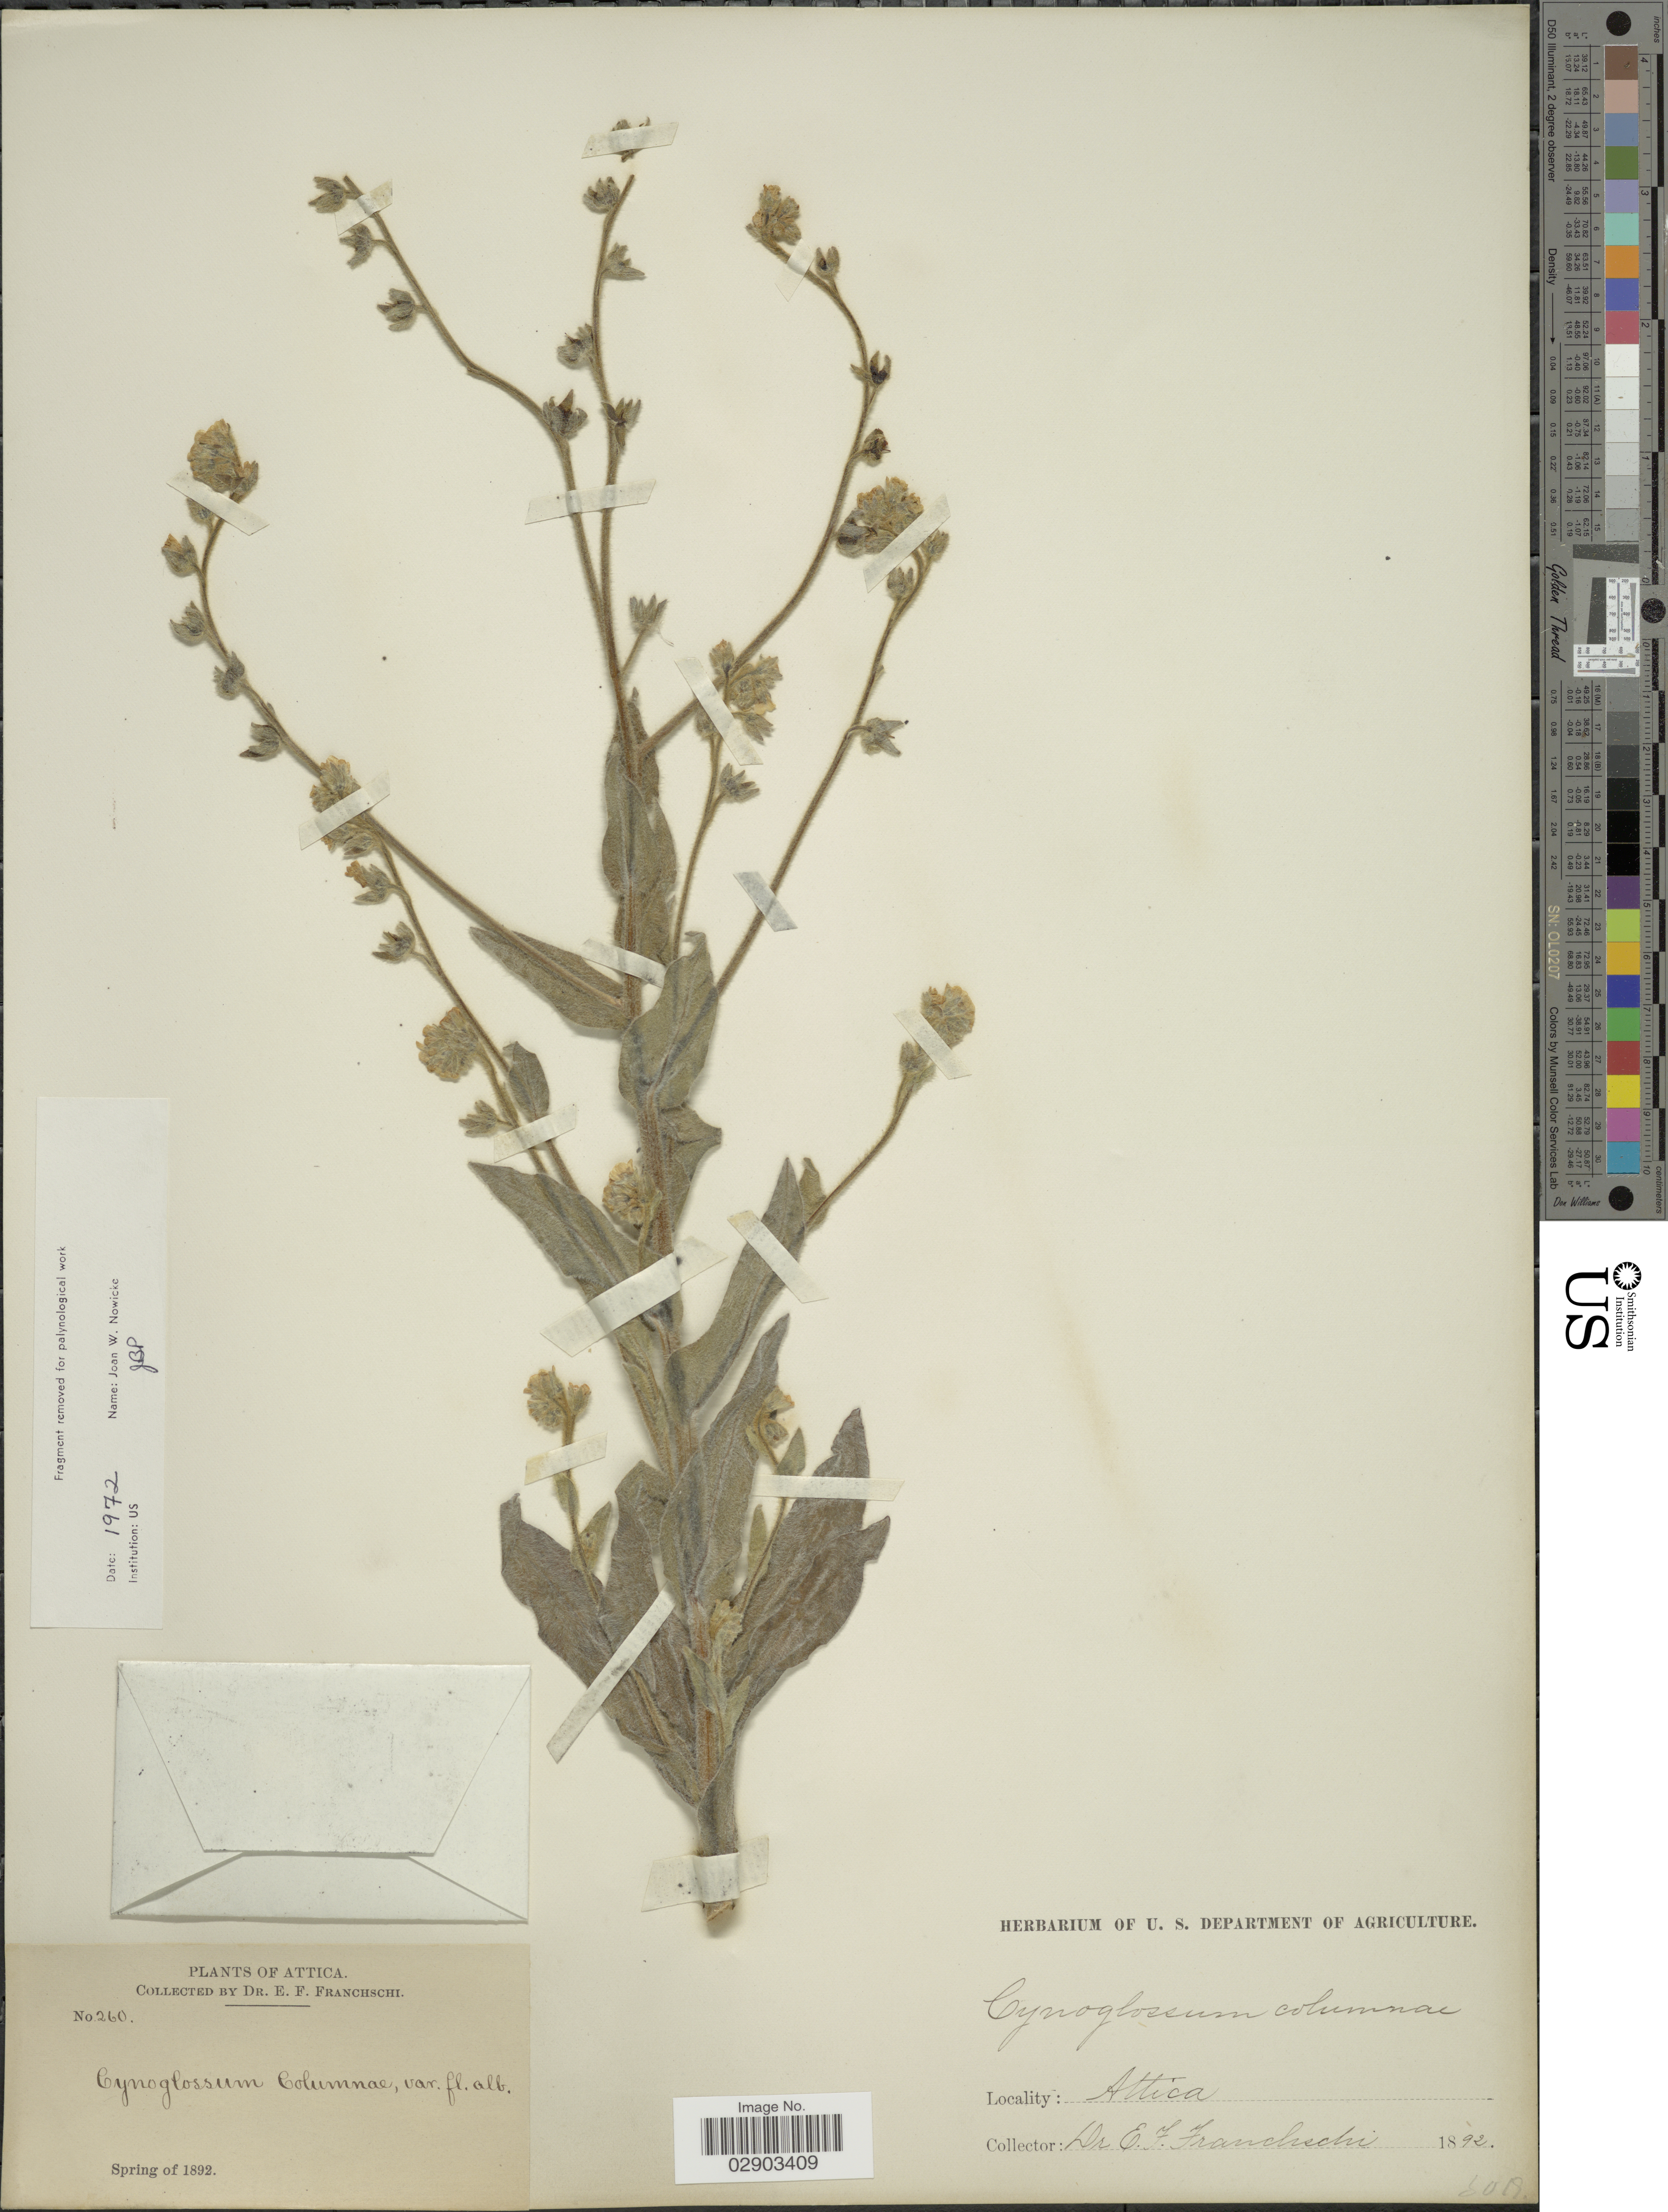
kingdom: Plantae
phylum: Tracheophyta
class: Magnoliopsida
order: Boraginales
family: Boraginaceae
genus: Cynoglossum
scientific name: Cynoglossum columnae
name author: Biv.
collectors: E. Franchschi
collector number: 260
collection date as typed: Spring of 1892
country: Greece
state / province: Attica